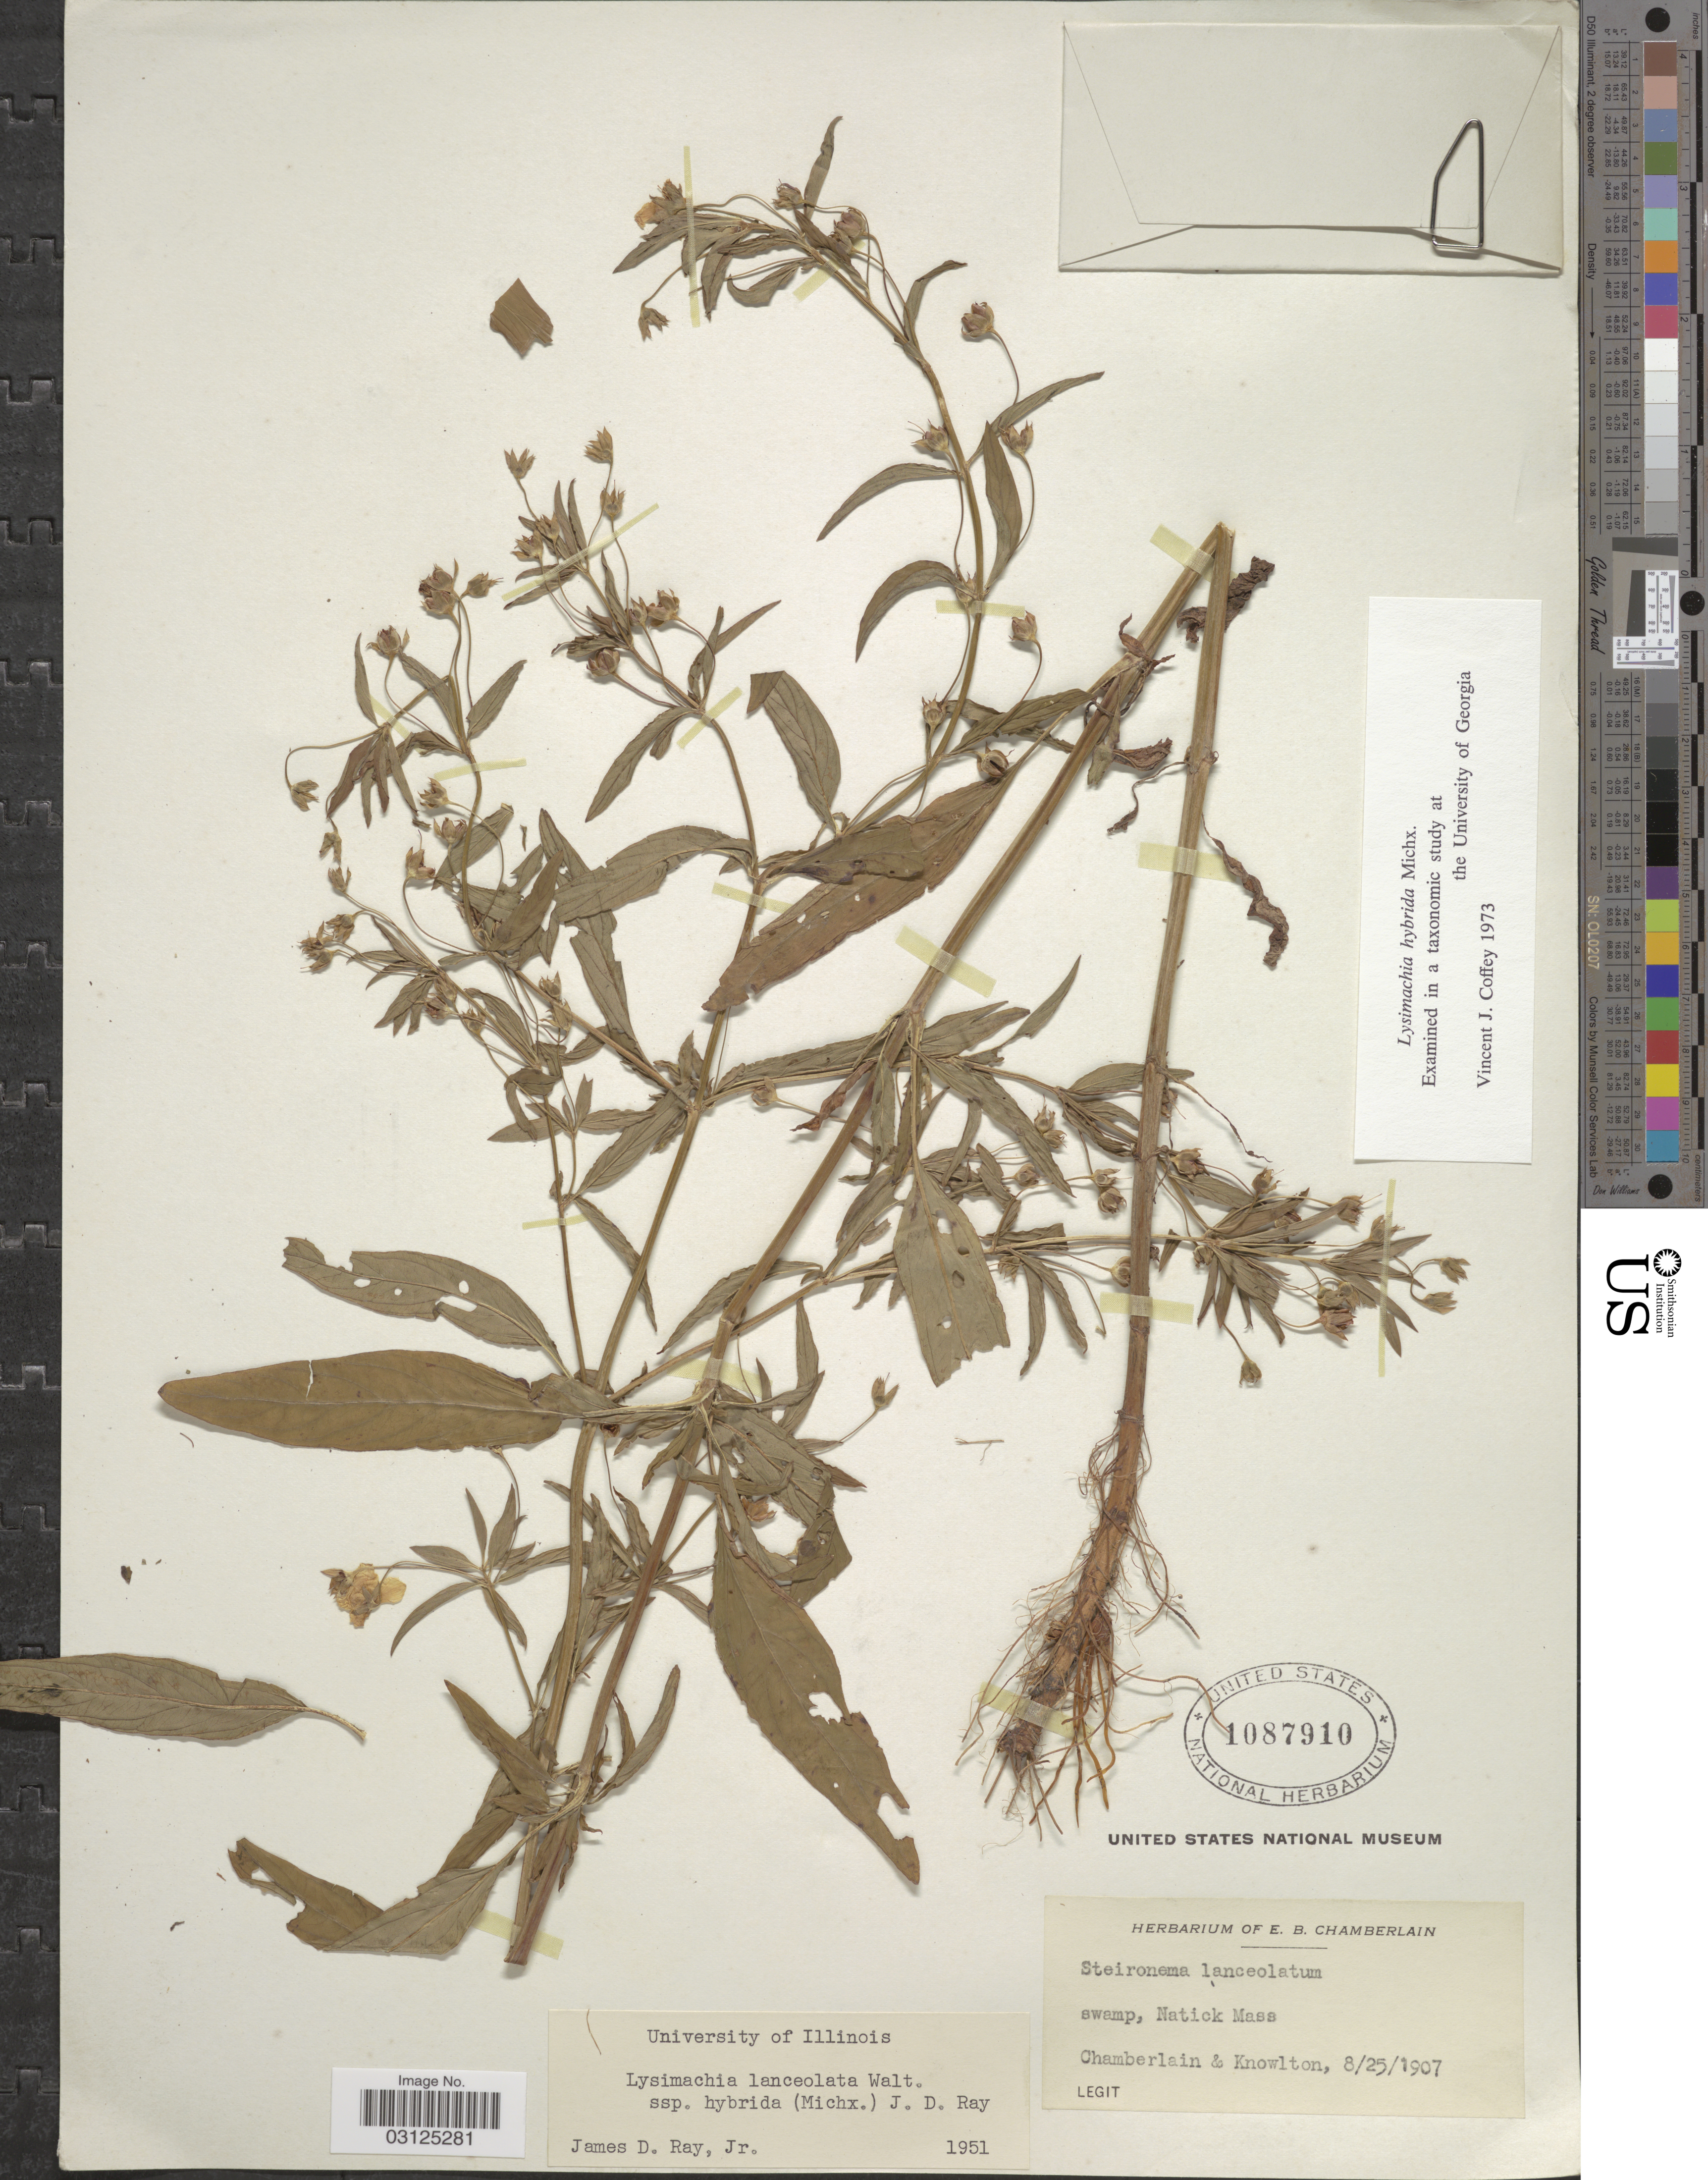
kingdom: Plantae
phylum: Tracheophyta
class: Magnoliopsida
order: Ericales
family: Primulaceae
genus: Lysimachia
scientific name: Lysimachia hybrida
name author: Michx.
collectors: E. Chamberlain & -. Knowlton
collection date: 1907-08-25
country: United States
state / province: Massachusetts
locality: Swamp, Natick Mass.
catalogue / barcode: US 1087910